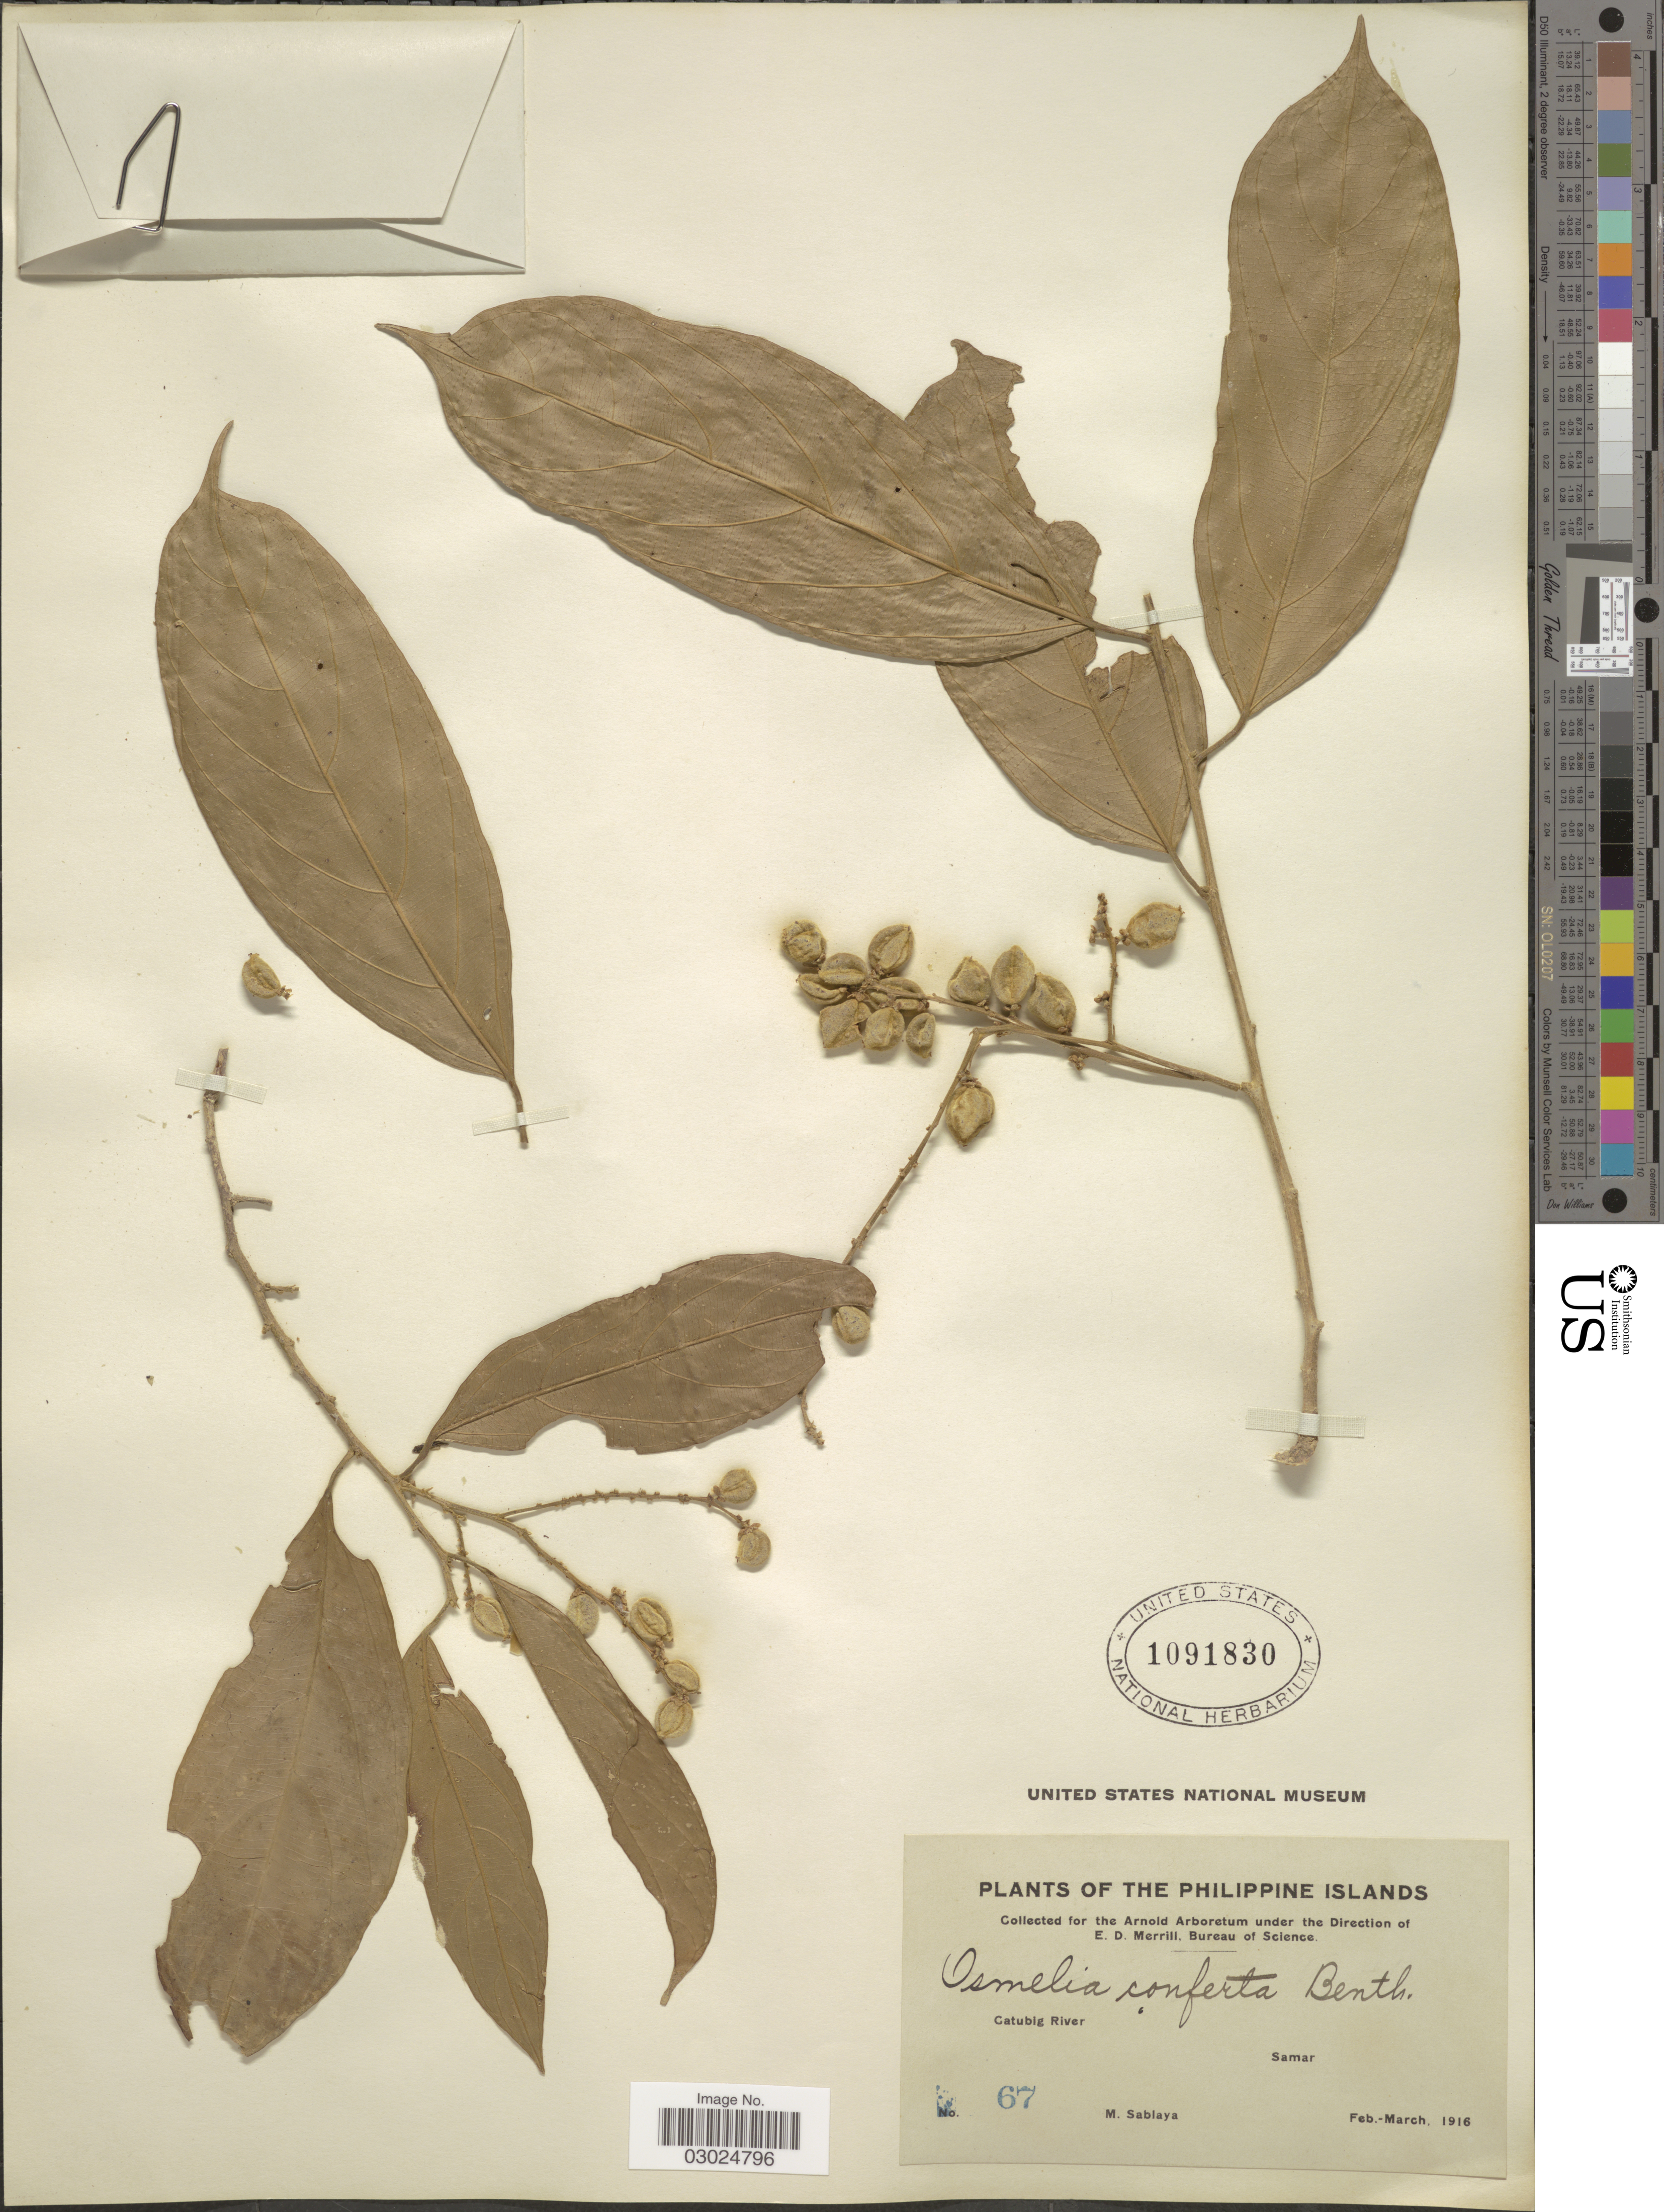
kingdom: Plantae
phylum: Tracheophyta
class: Magnoliopsida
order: Malpighiales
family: Salicaceae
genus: Osmelia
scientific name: Osmelia conferta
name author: Benth.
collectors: M. Sablaya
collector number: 67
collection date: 1916-02/1916-03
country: Philippines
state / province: Eastern Visayas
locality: Catubig River, Samar.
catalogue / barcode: US 1091830